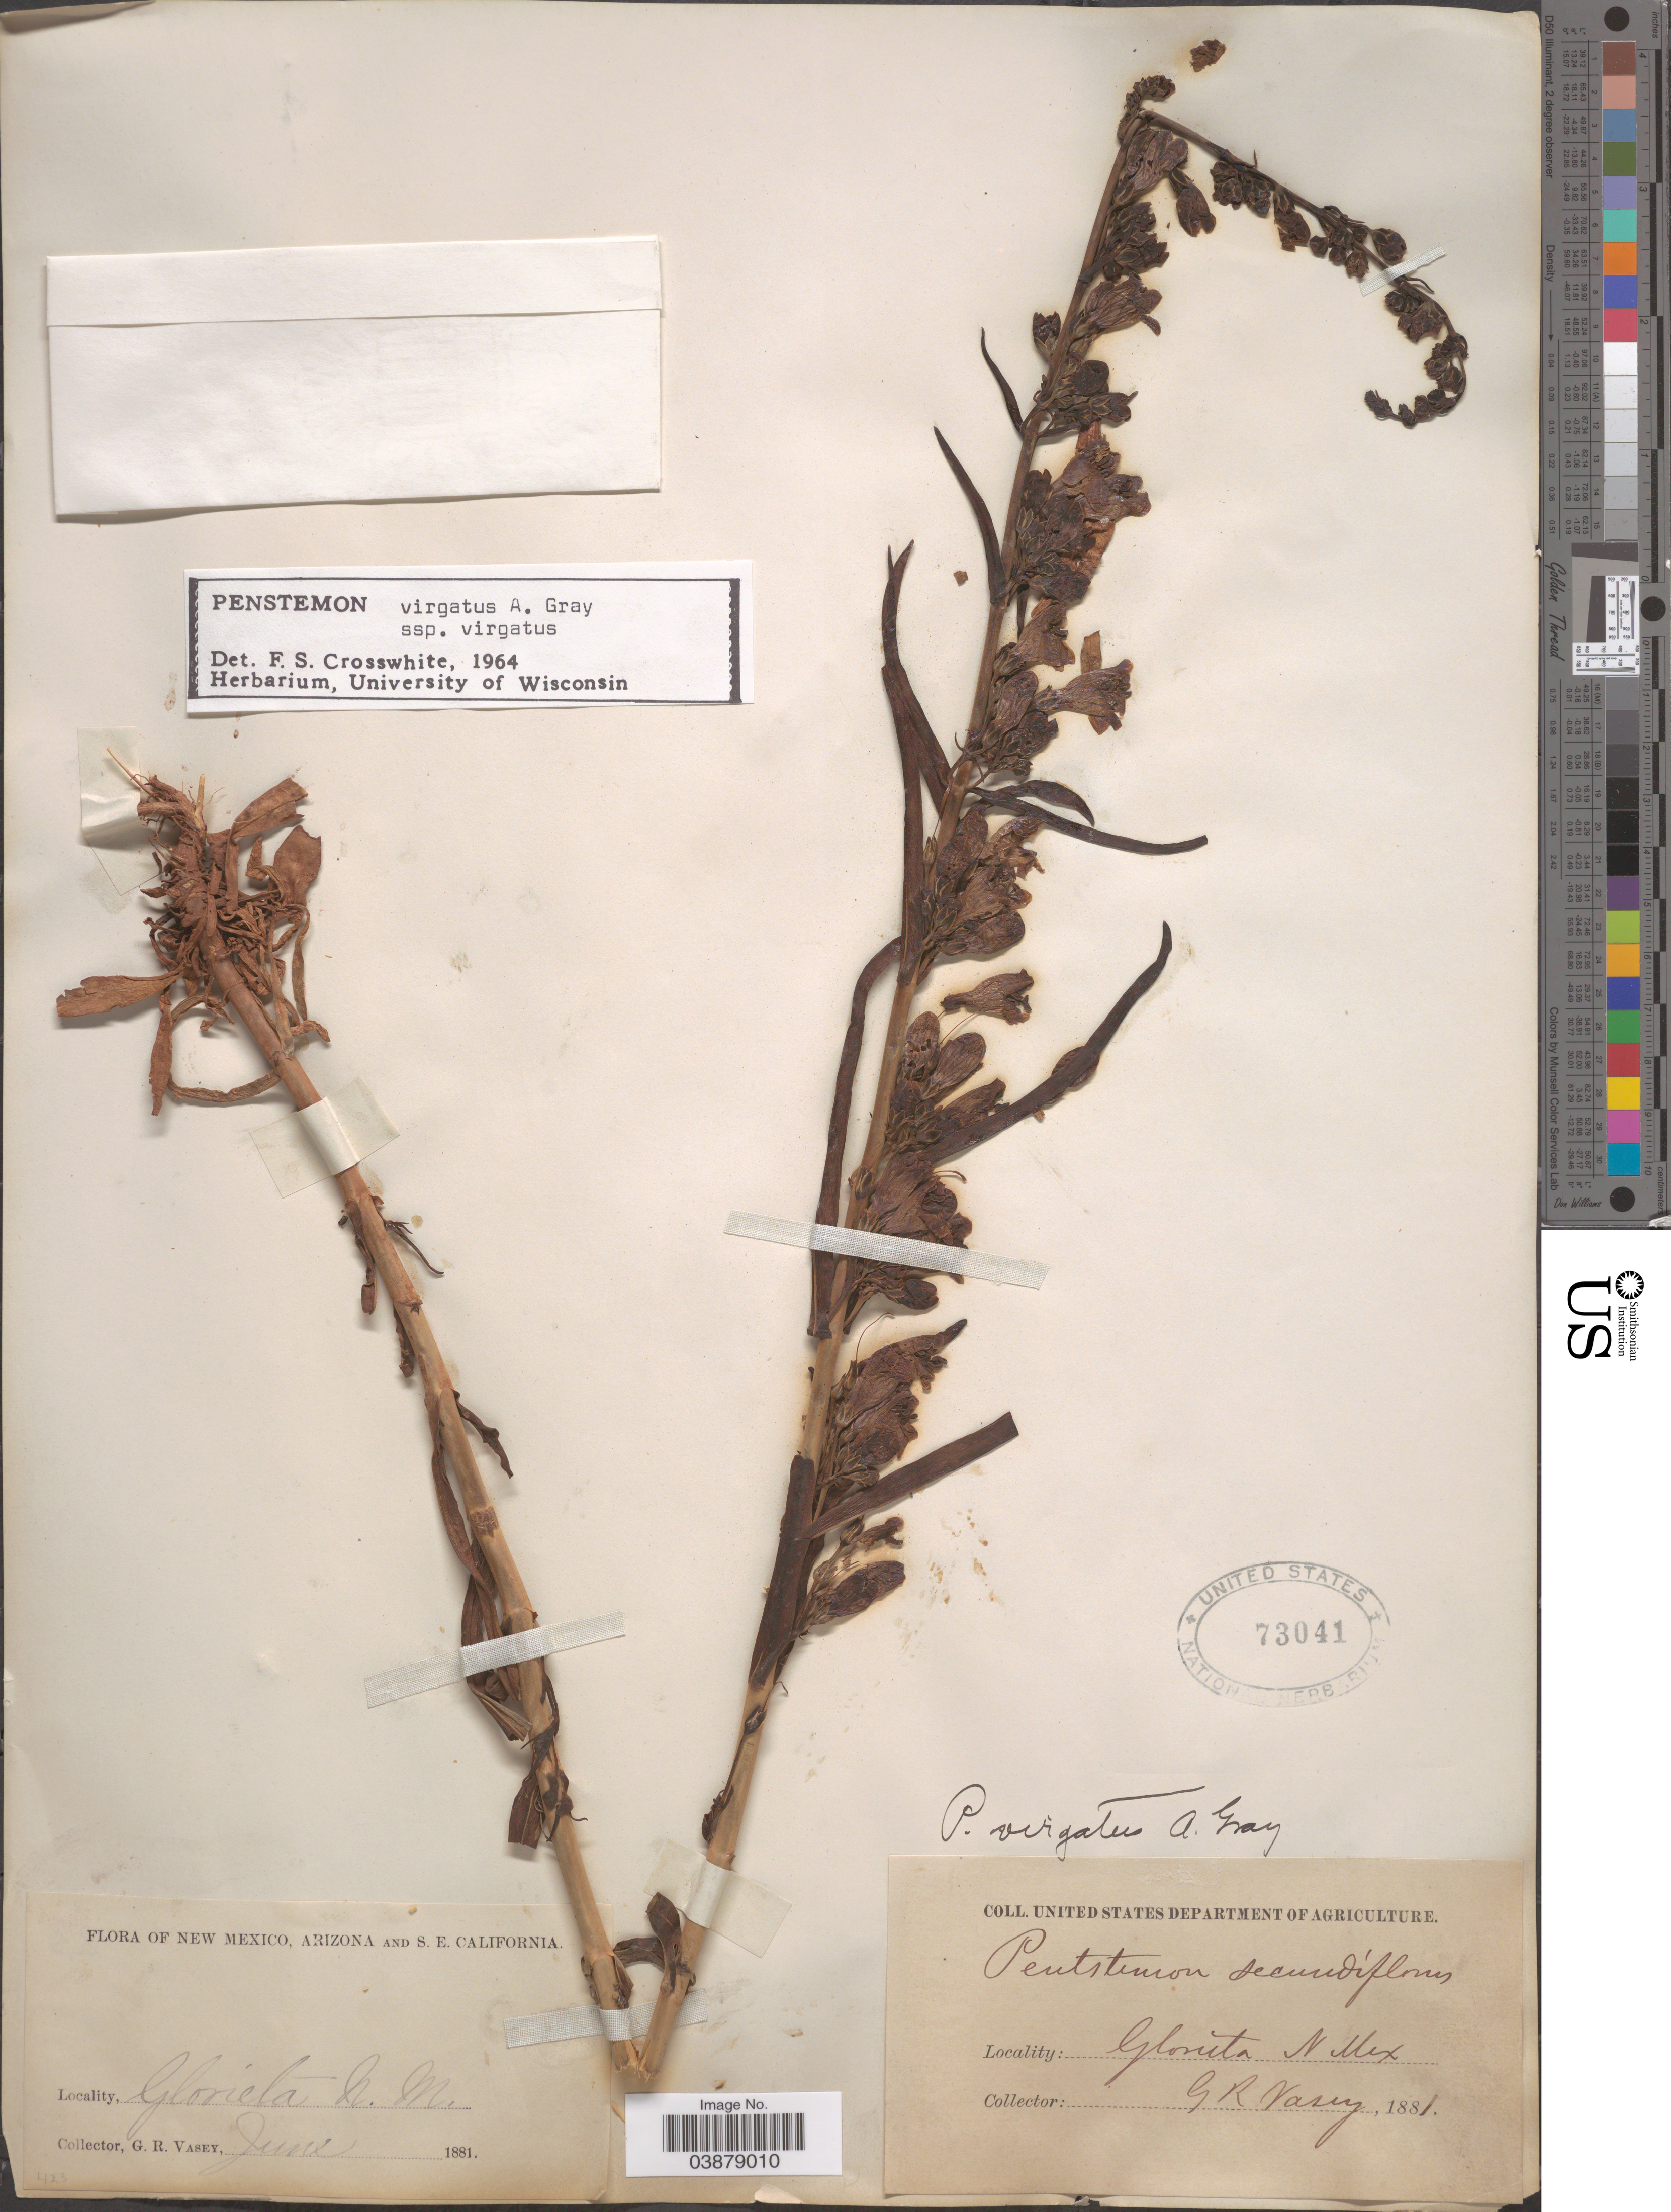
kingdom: Plantae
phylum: Tracheophyta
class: Magnoliopsida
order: Lamiales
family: Plantaginaceae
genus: Penstemon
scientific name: Penstemon virgatus subsp. virgatus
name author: A. Gray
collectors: G. R. Vasey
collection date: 1881-06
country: United States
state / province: New Mexico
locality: Glorieta.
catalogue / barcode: US 73041